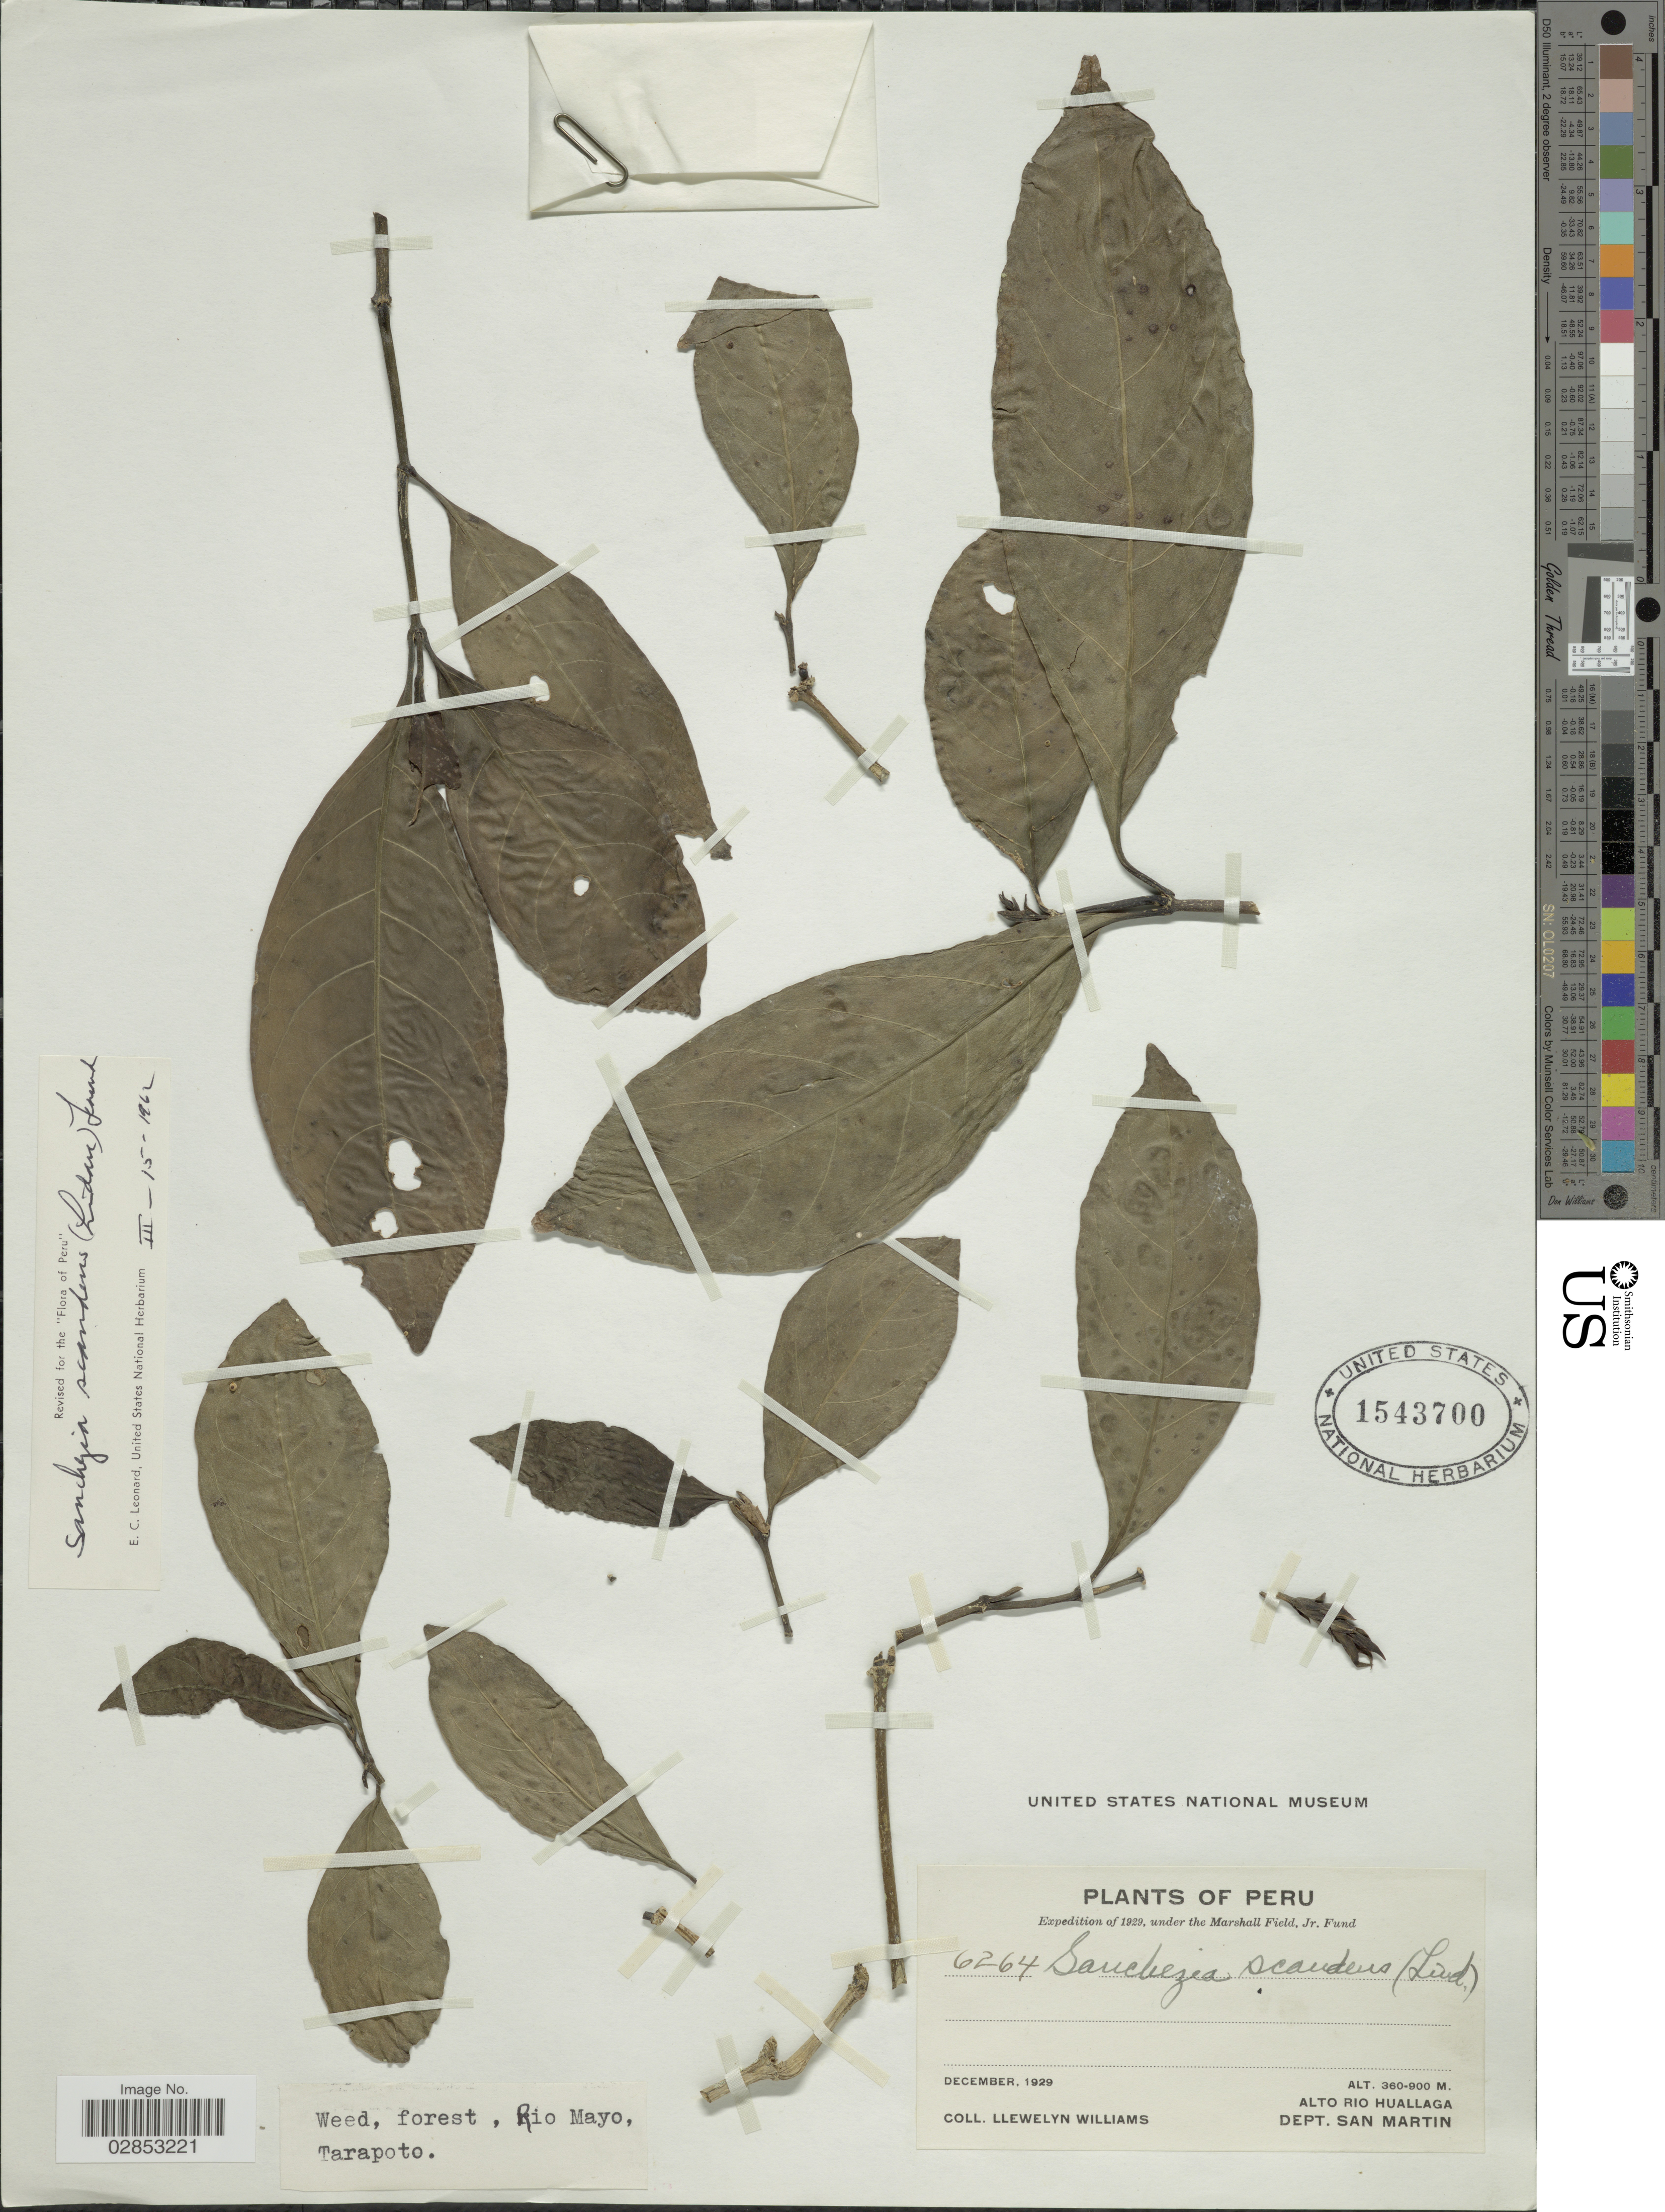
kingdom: Plantae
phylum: Tracheophyta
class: Magnoliopsida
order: Lamiales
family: Acanthaceae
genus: Sanchezia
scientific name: Sanchezia sprucei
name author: Lindau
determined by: Azevedo, Igor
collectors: Ll. Williams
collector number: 6264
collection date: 1929-12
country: Peru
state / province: San Martín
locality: Alto Rio Huallaga, Dept. San Martin.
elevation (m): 360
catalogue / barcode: US 1543700